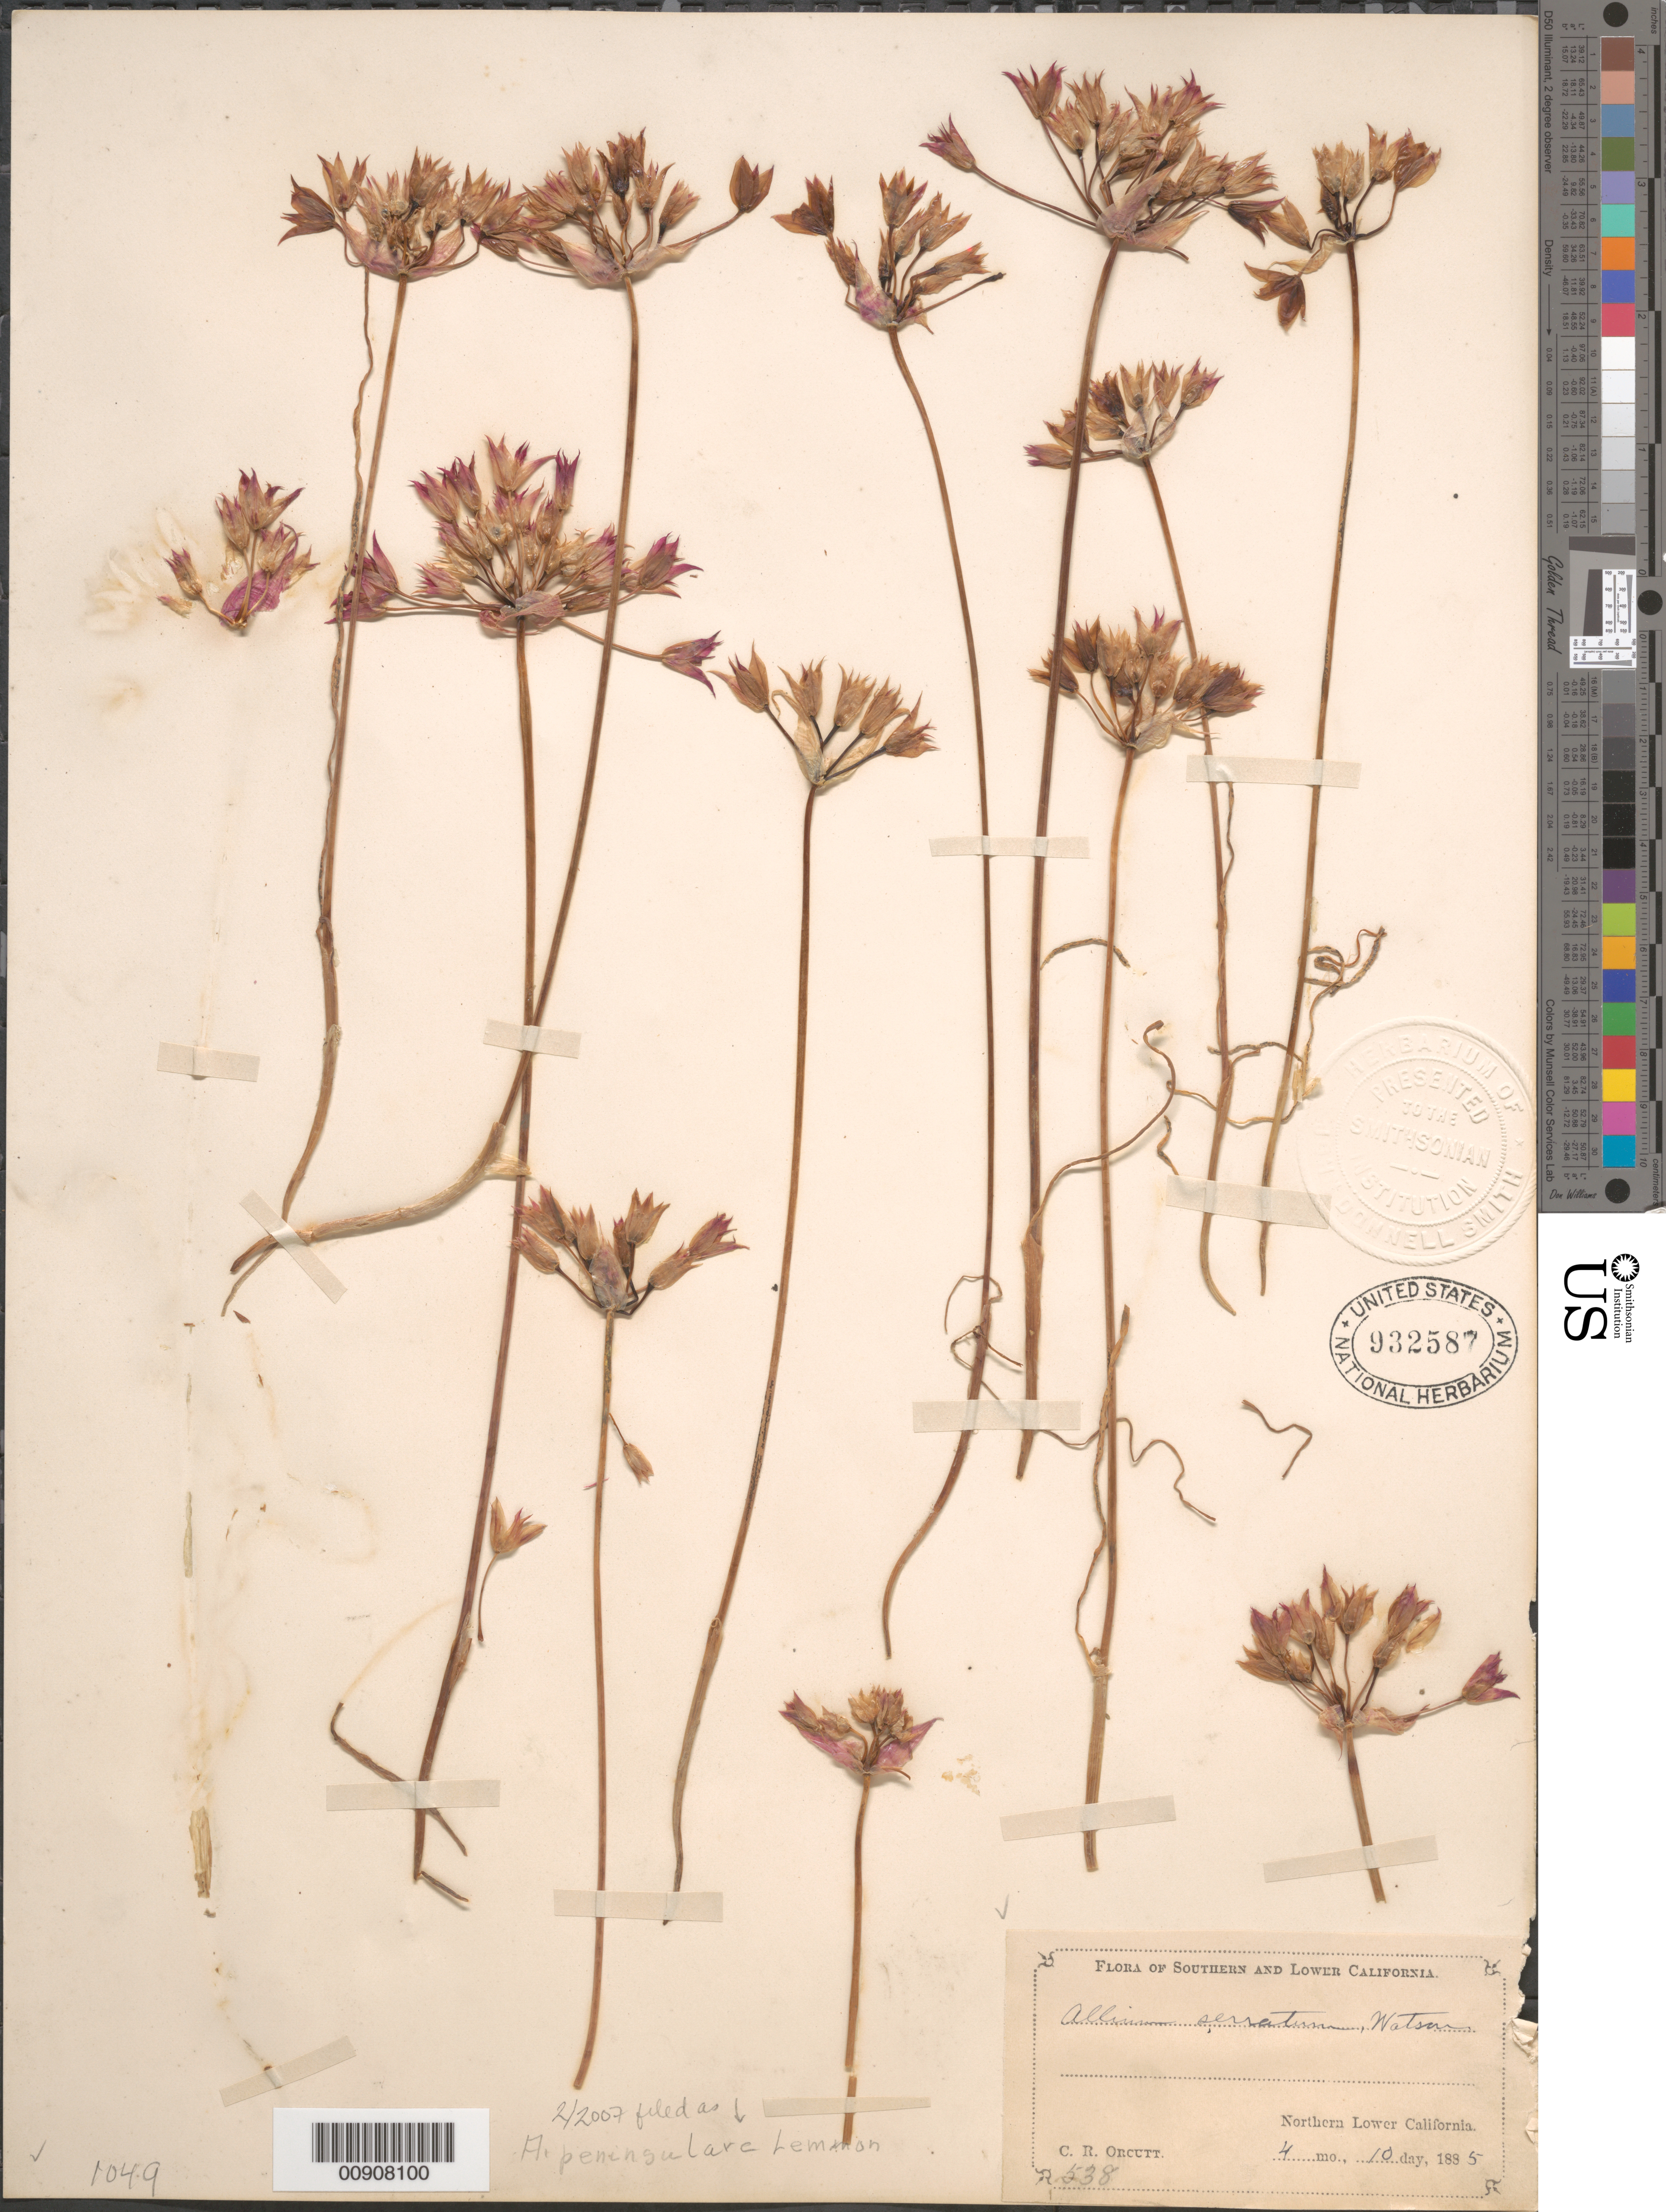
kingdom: Plantae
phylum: Tracheophyta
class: Liliopsida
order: Asparagales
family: Amaryllidaceae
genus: Allium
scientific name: Allium peninsulare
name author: Lemmon ex Greene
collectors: C. R. Orcutt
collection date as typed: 10 Apr 1885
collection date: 1885-04-10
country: Mexico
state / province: Baja California Norte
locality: Northern Lower California.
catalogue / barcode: US 932587